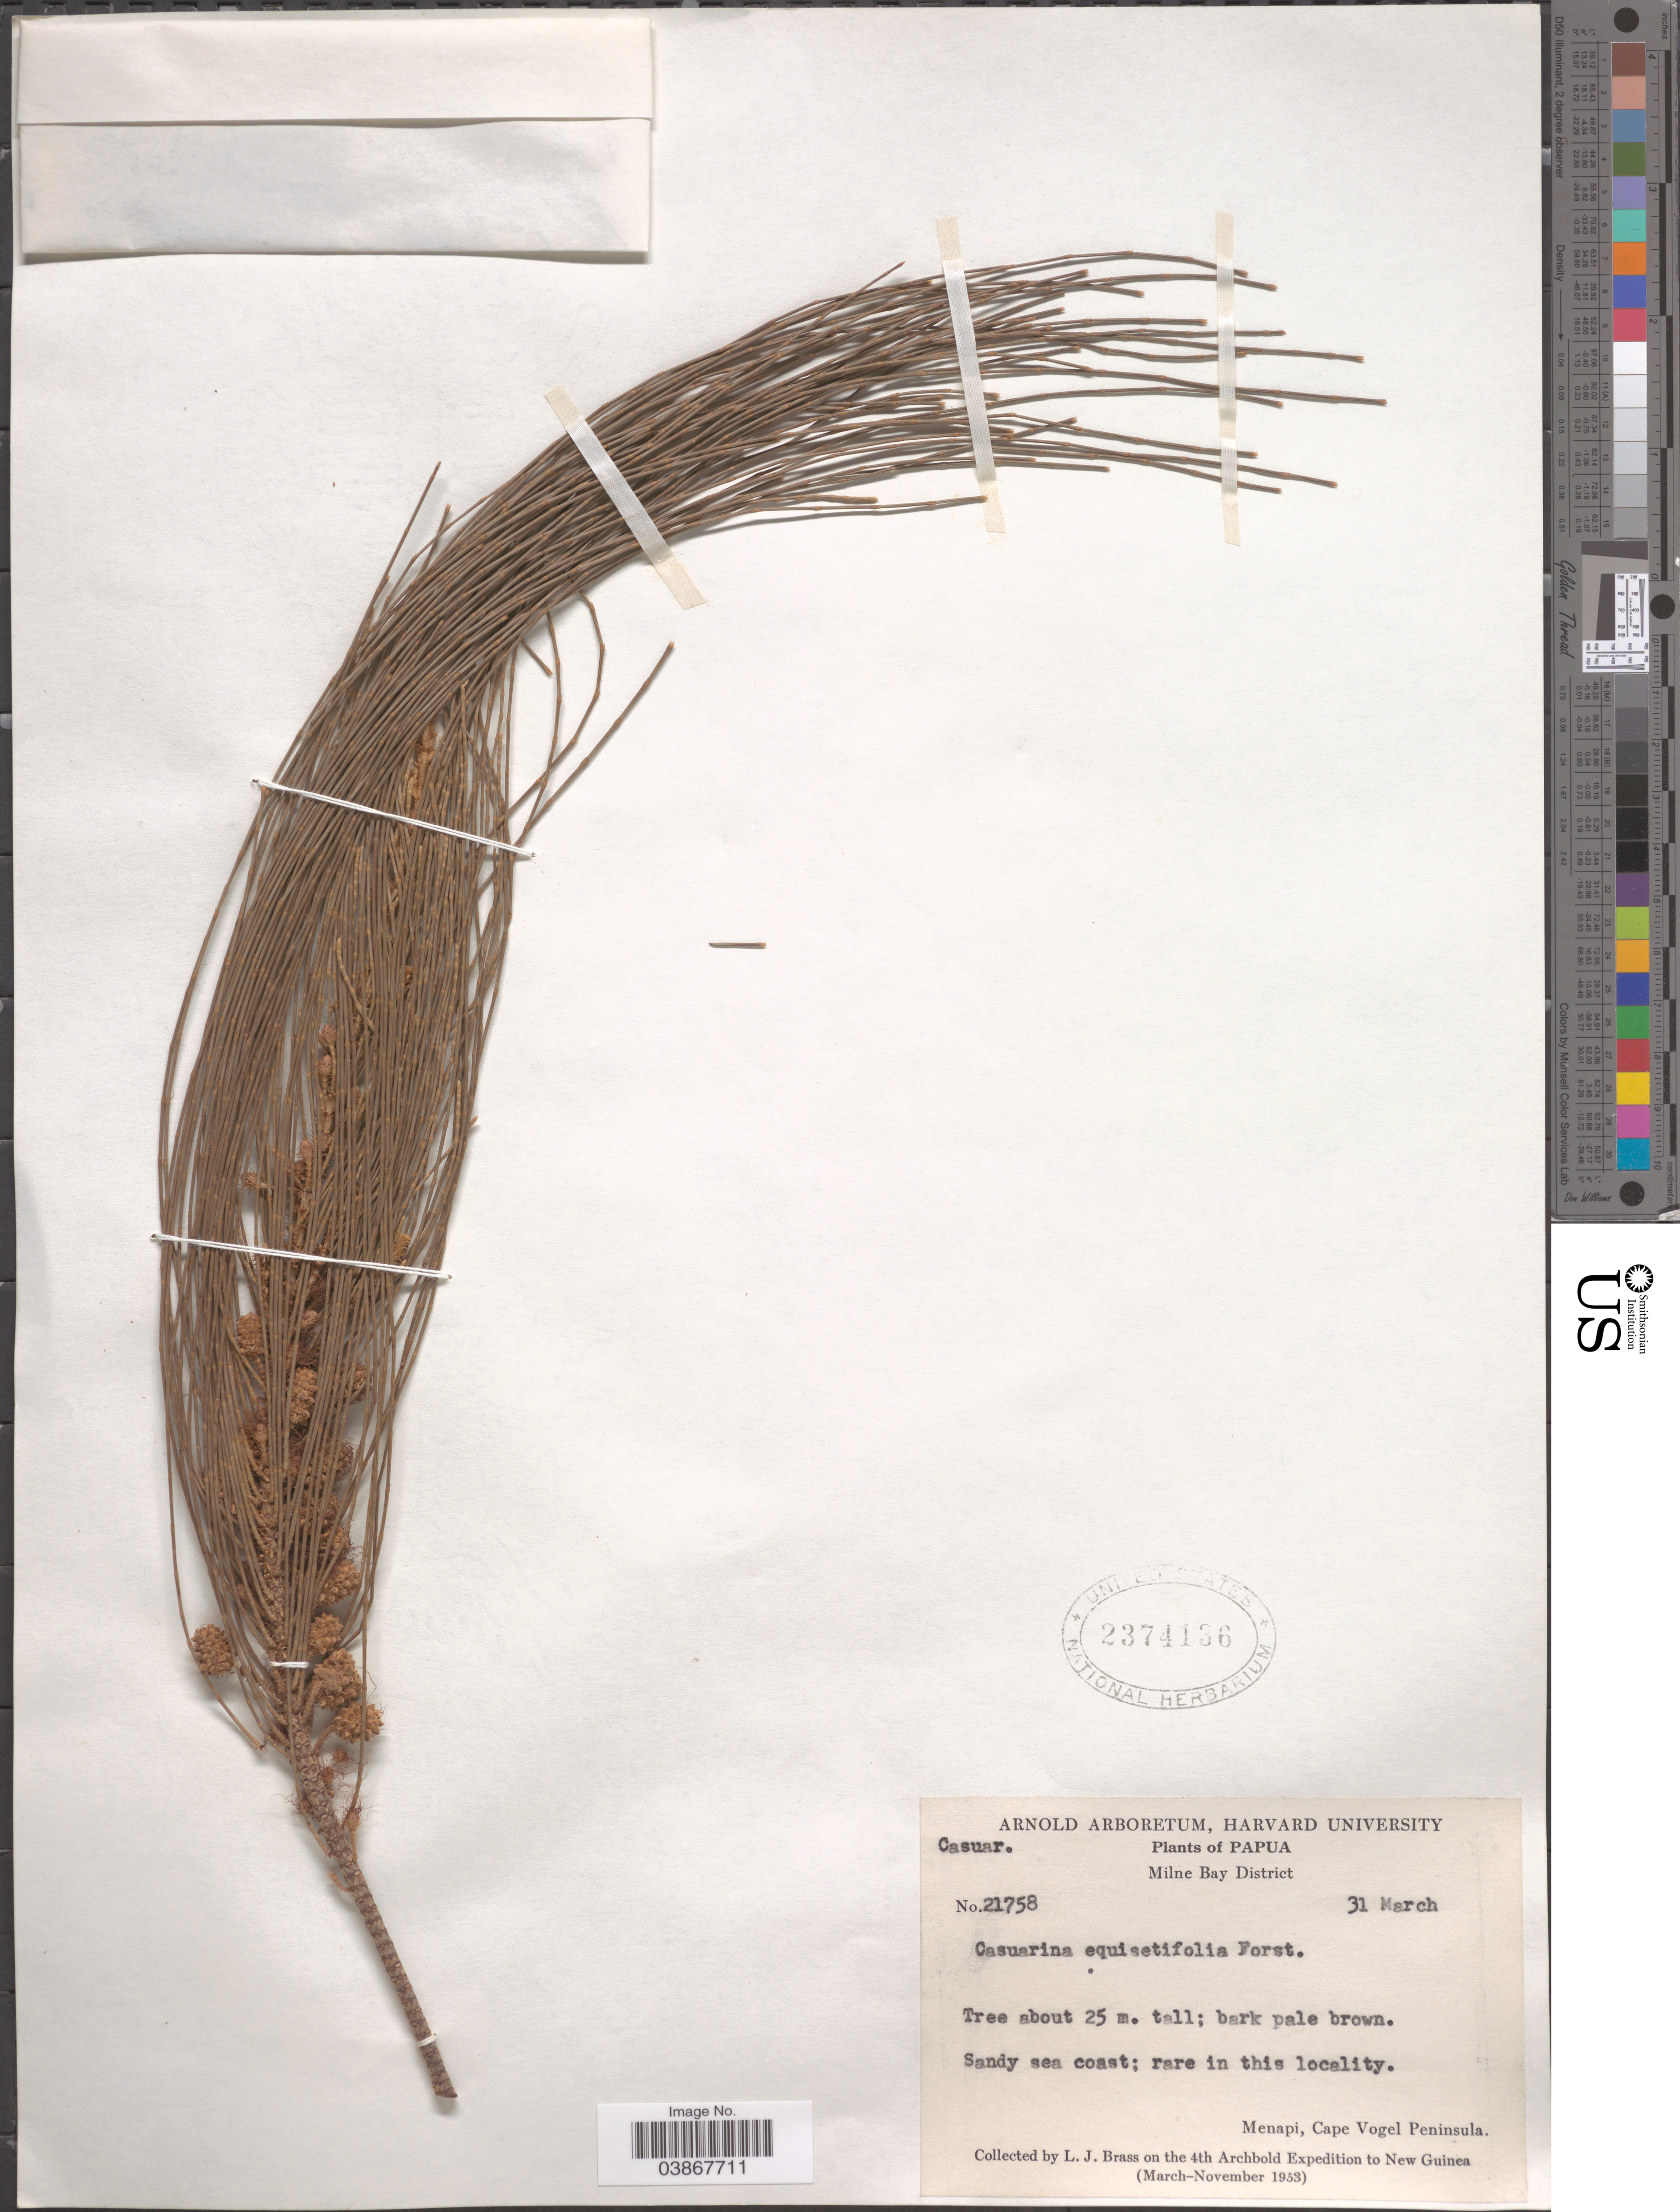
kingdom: Plantae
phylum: Tracheophyta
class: Magnoliopsida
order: Fagales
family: Casuarinaceae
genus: Casuarina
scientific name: Casuarina equisetifolia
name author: L.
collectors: L. J. Brass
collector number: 21758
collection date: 1953-03-31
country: Papua New Guinea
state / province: Milne Bay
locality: Papua. Milne Bay District. Menapi, Cape Vogel Peninsula. New Guinea.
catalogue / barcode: US 2374136